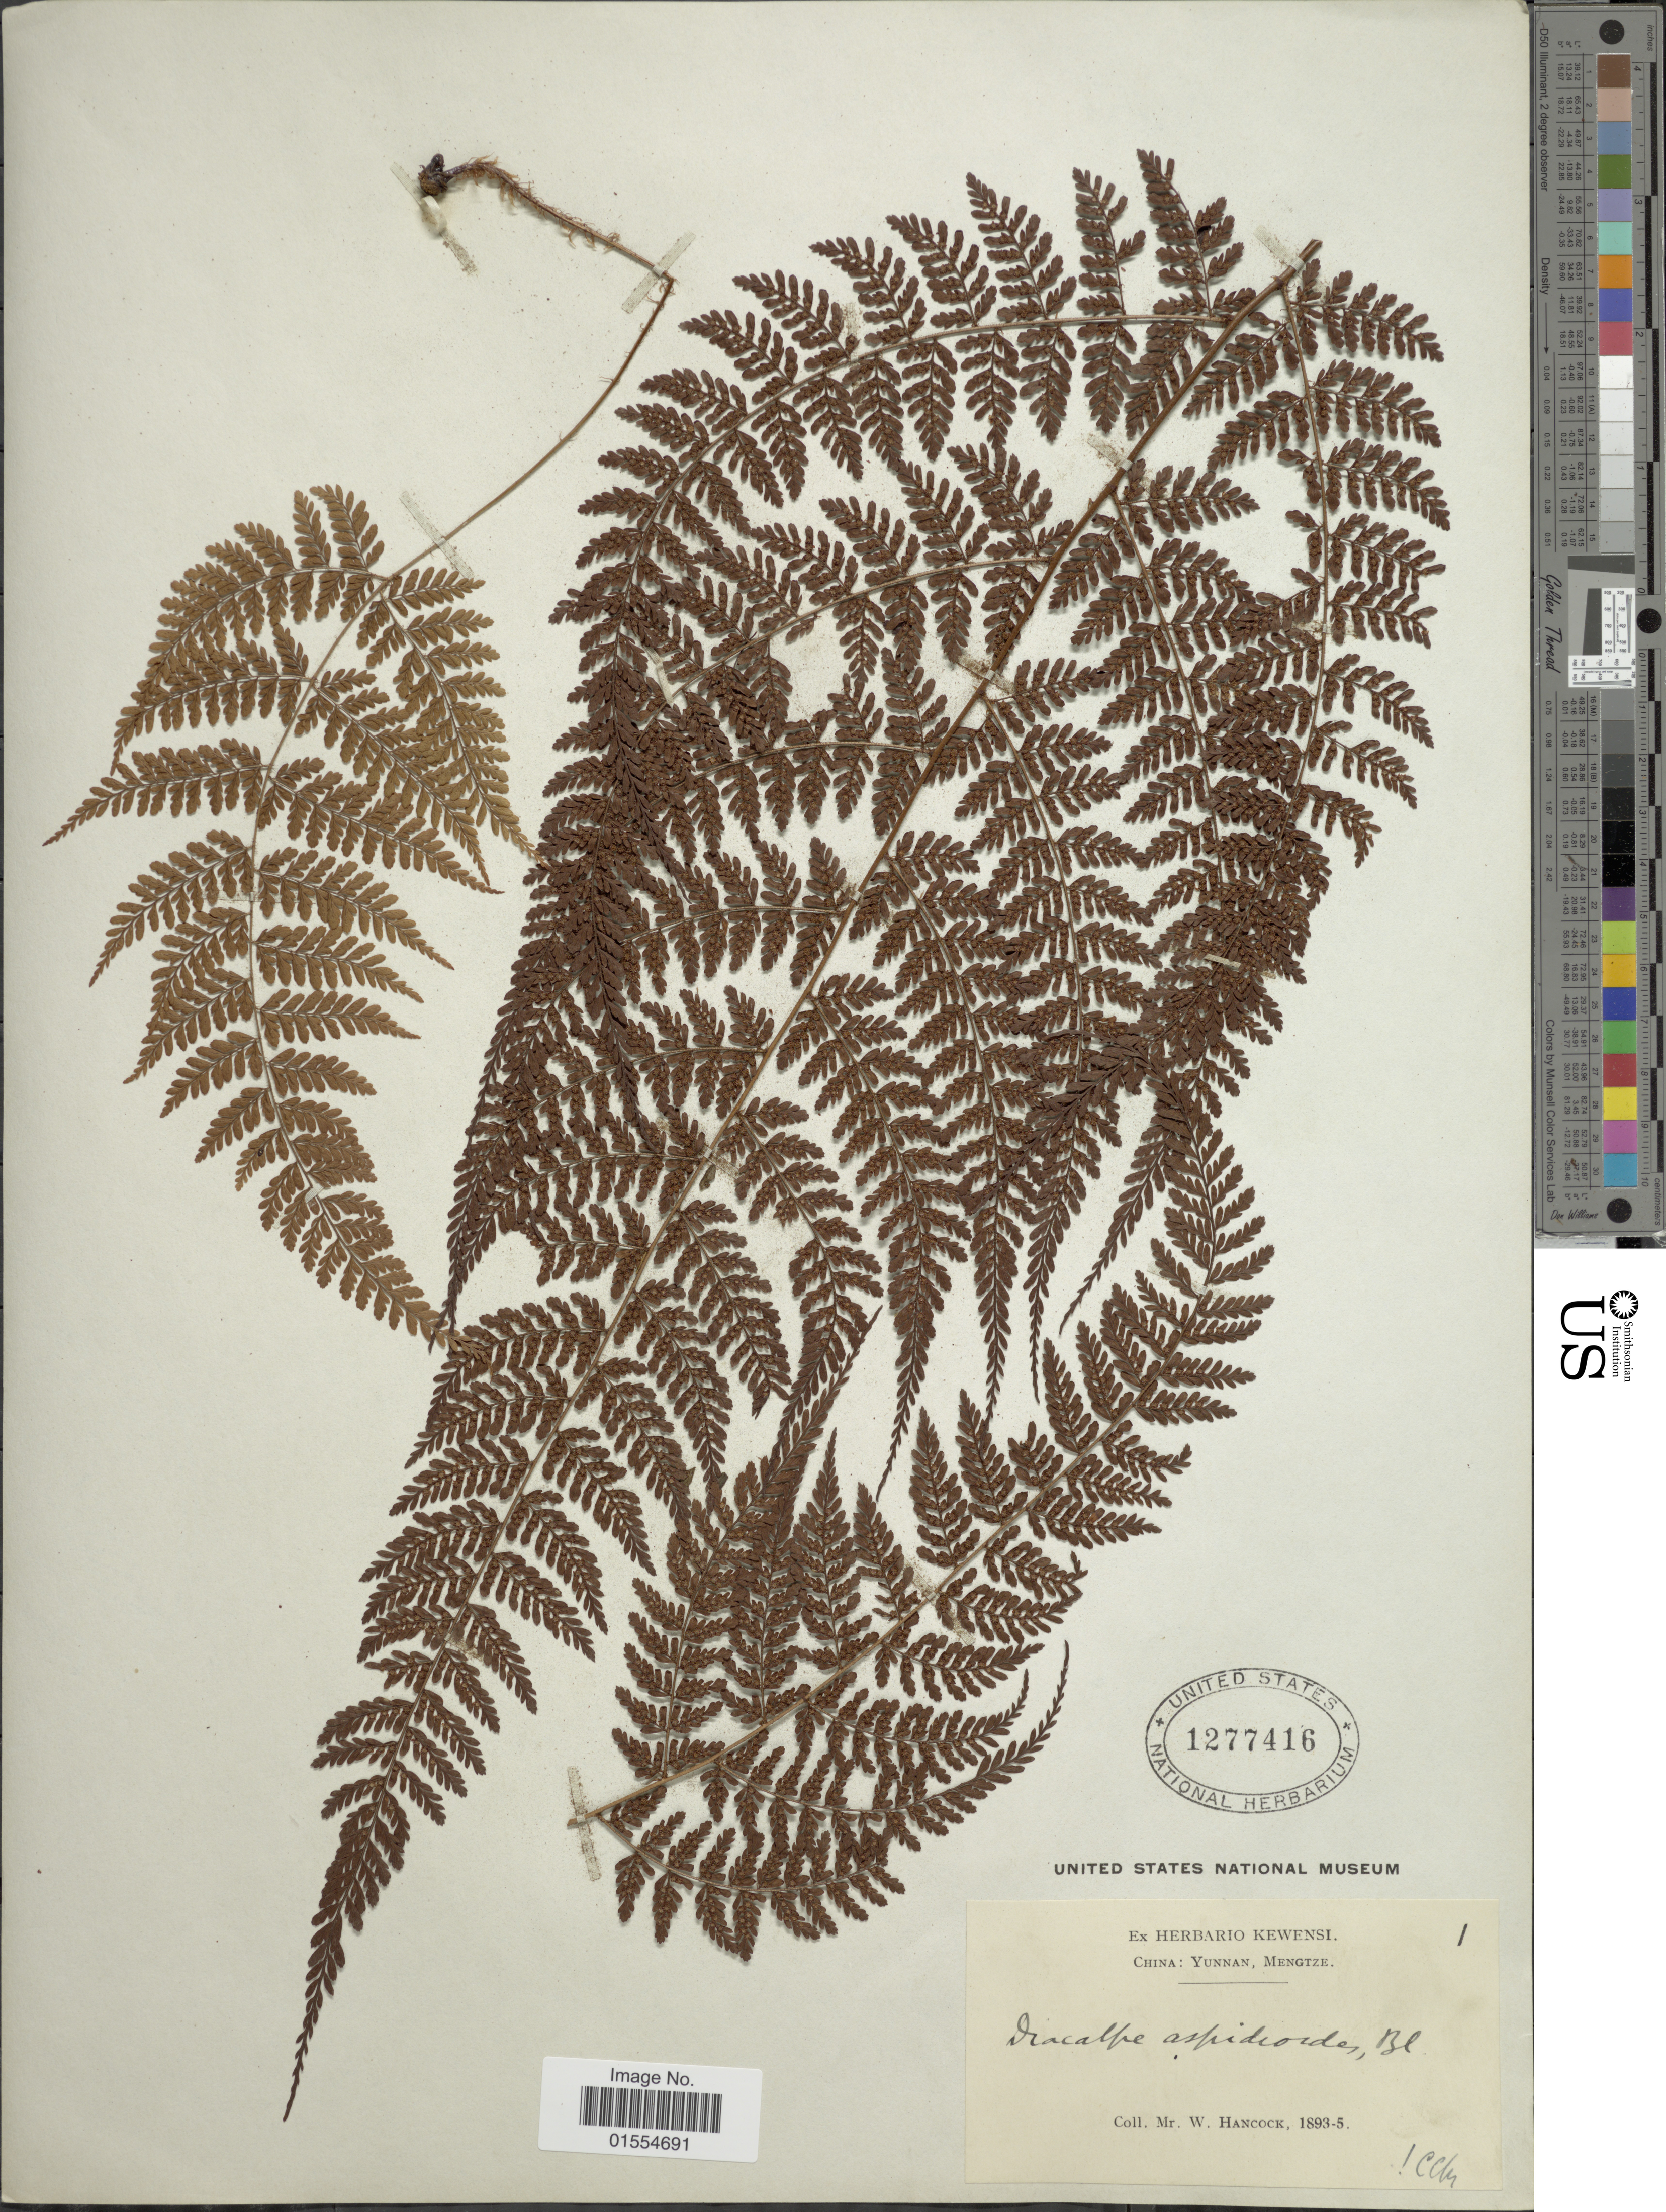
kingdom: Plantae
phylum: Tracheophyta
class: Polypodiopsida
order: Polypodiales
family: Dryopteridaceae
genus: Dryopteris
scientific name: Dryopteris pseudocaenopteris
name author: (Kunze) Li Bing Zhang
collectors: W. Hancock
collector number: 1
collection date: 1893/1895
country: China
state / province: Yunnan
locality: Chinna: Yunnan, Mengtze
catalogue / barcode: US 1277416